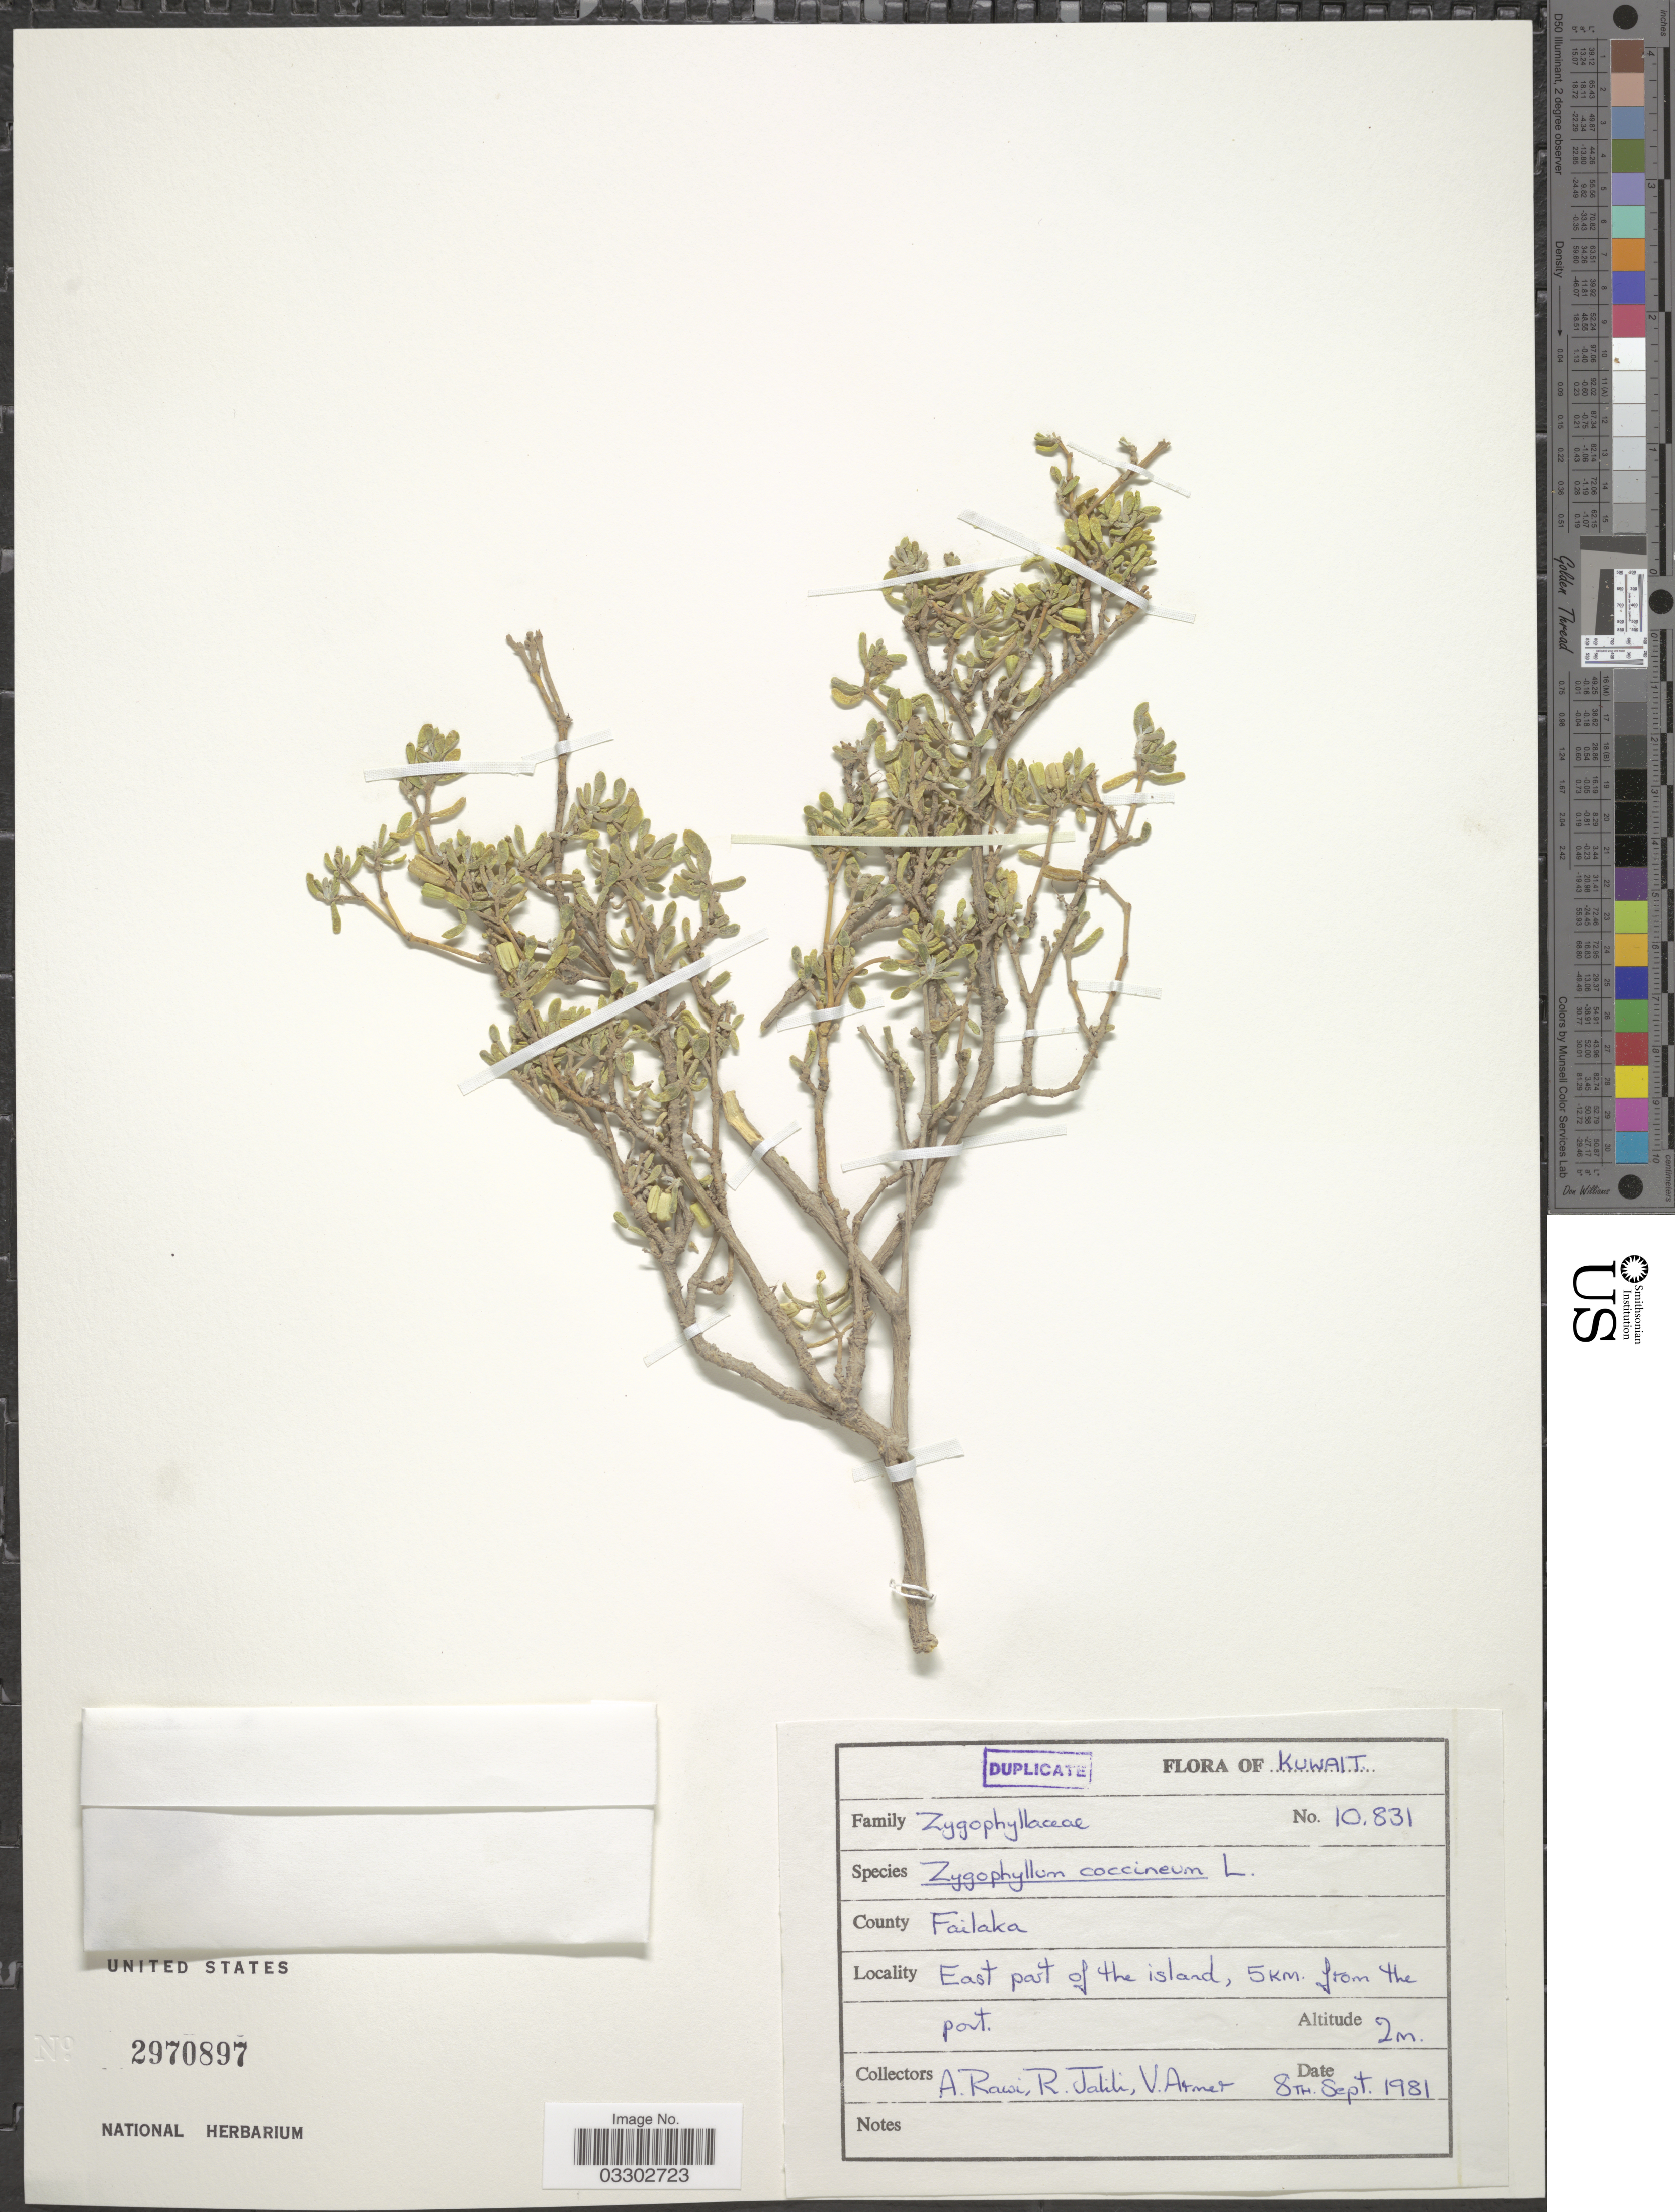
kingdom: Plantae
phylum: Tracheophyta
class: Magnoliopsida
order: Zygophyllales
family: Zygophyllaceae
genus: Zygophyllum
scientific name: Zygophyllum coccineum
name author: L.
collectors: A. Rawi, R. Jalili & V. Armet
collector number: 10831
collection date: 1981-09-08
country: Kuwait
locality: County Failaka. East part of the island, 5km. from the port.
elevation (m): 2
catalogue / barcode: US 2970897